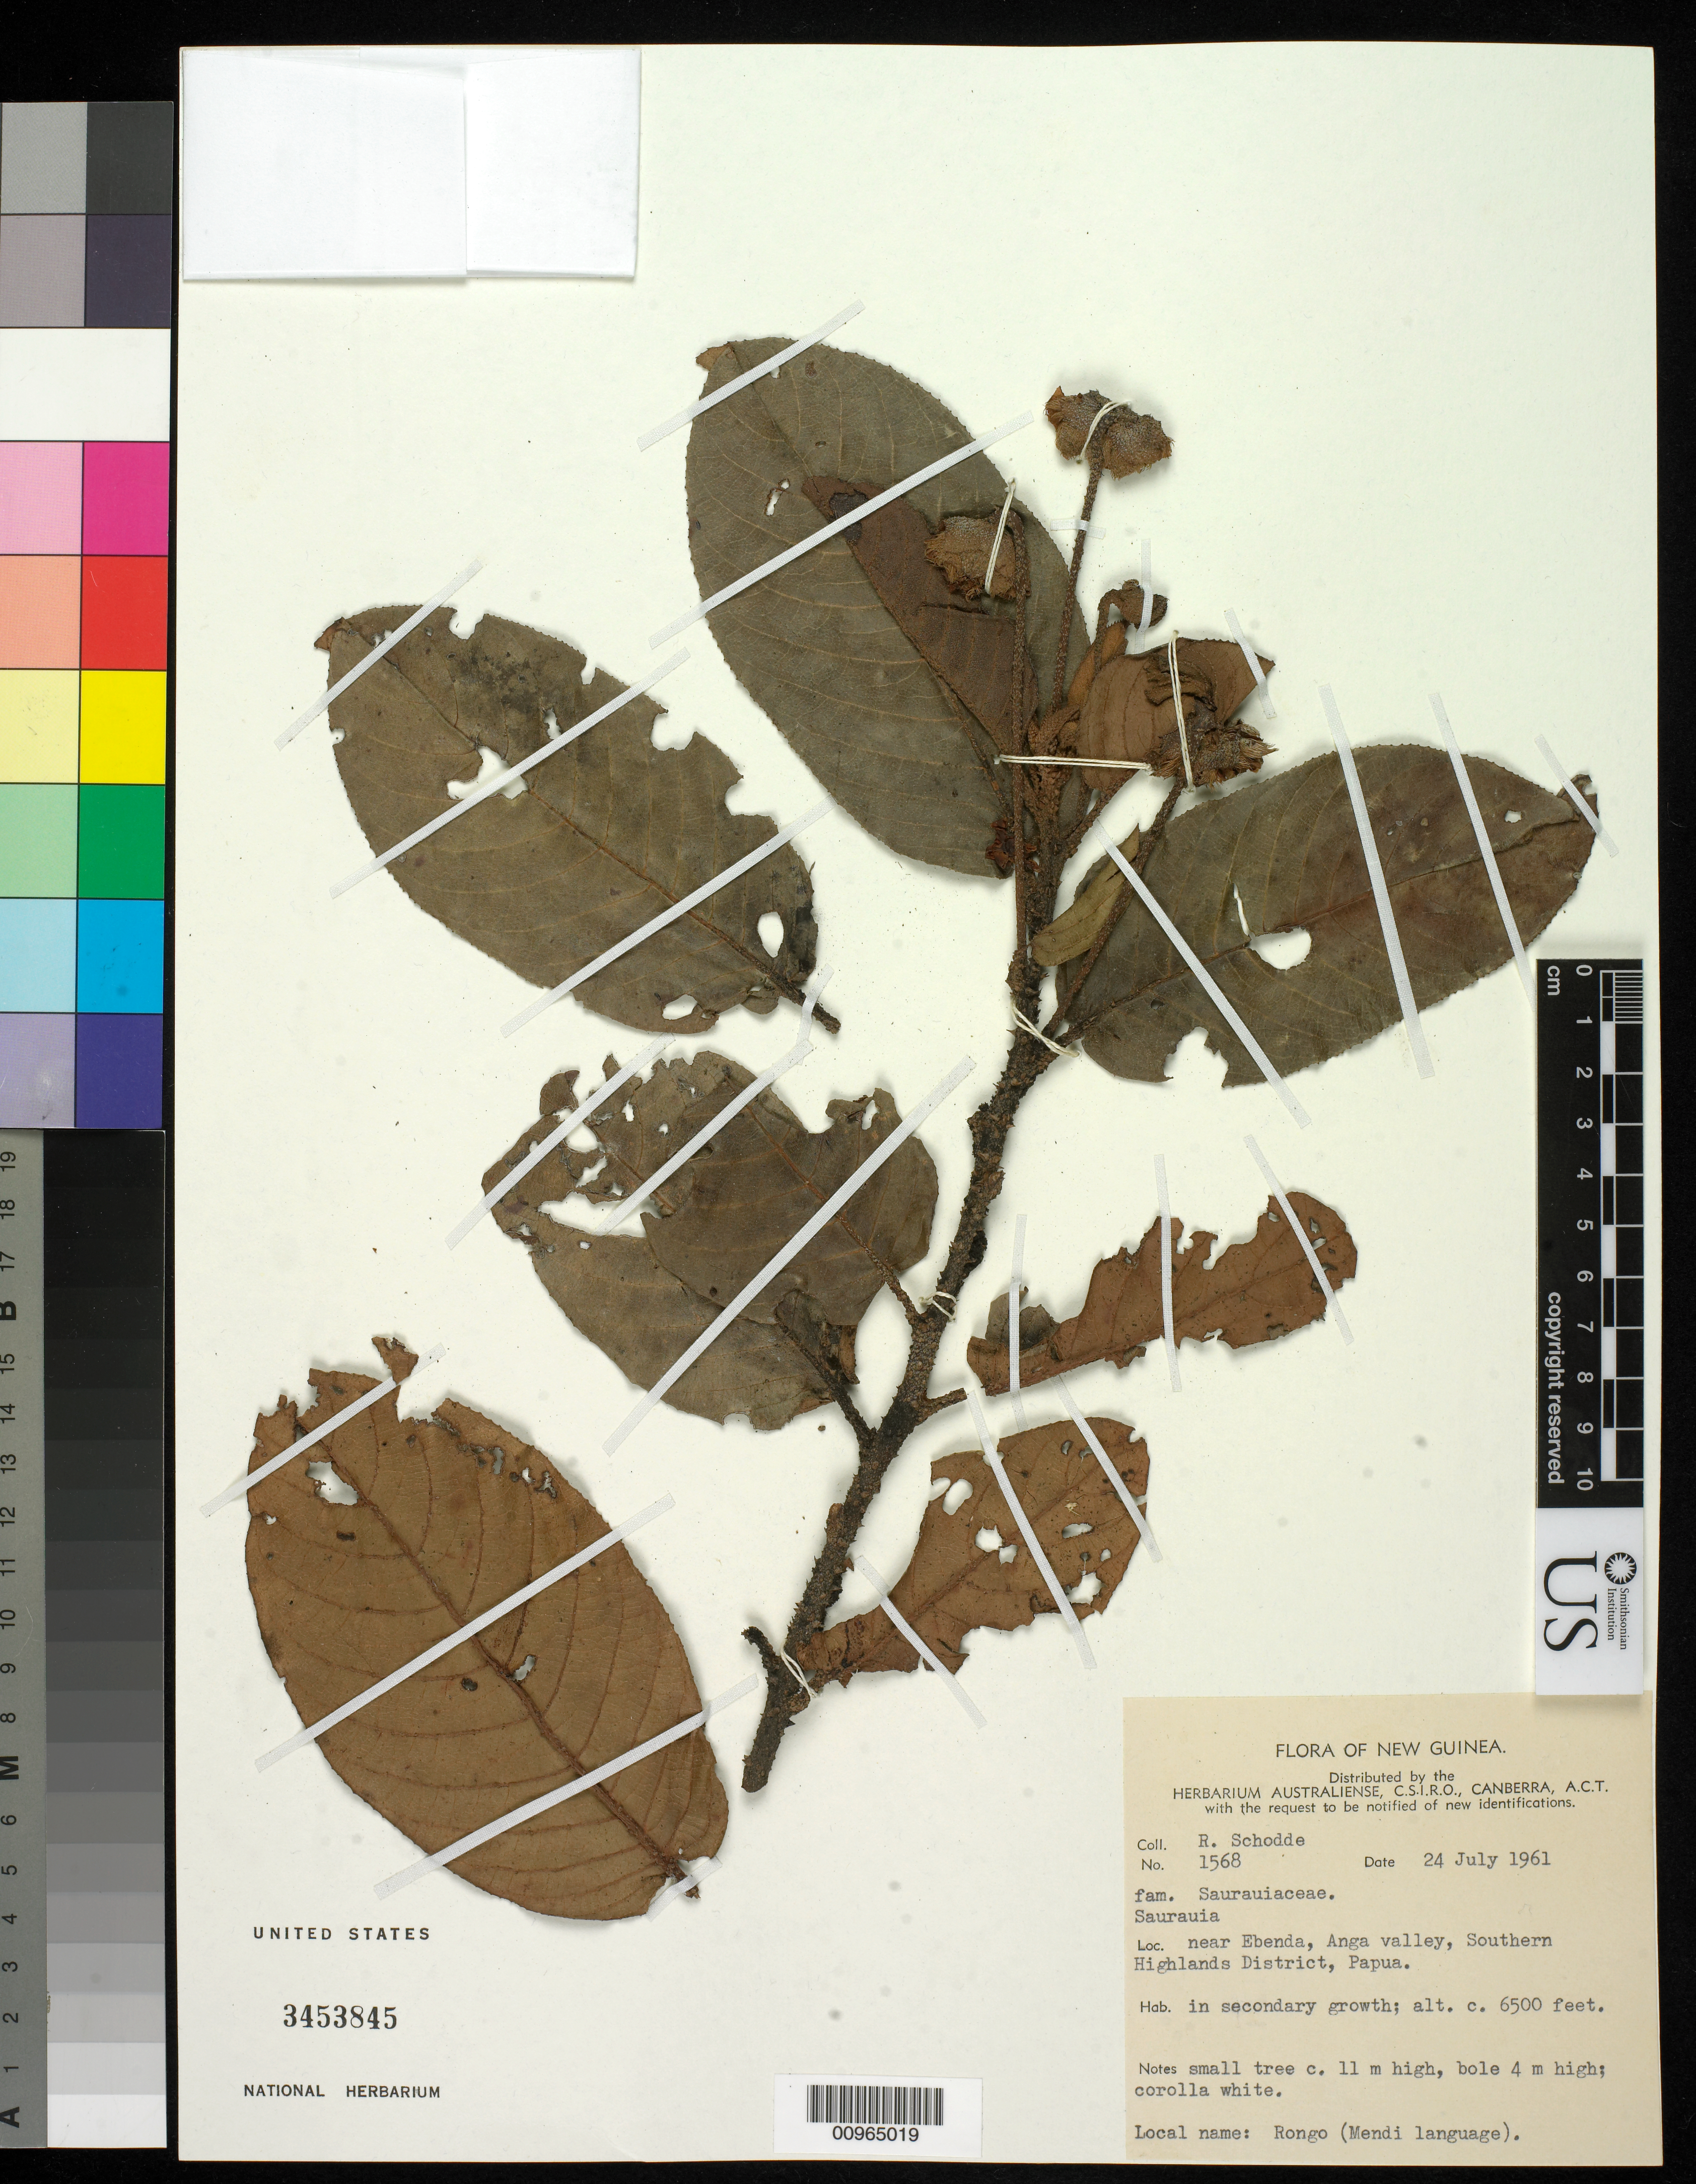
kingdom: Plantae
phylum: Tracheophyta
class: Magnoliopsida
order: Ericales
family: Actinidiaceae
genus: Saurauia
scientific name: Saurauia sp.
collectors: R. Schodde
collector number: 1568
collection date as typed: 24 Jul 1961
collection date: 1961-07-24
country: Papua New Guinea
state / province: Southern Highlands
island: New Guinea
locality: Near Ebenda, Anga valley, Southern Highlands district, Papua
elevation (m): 1981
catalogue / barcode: US 3453845